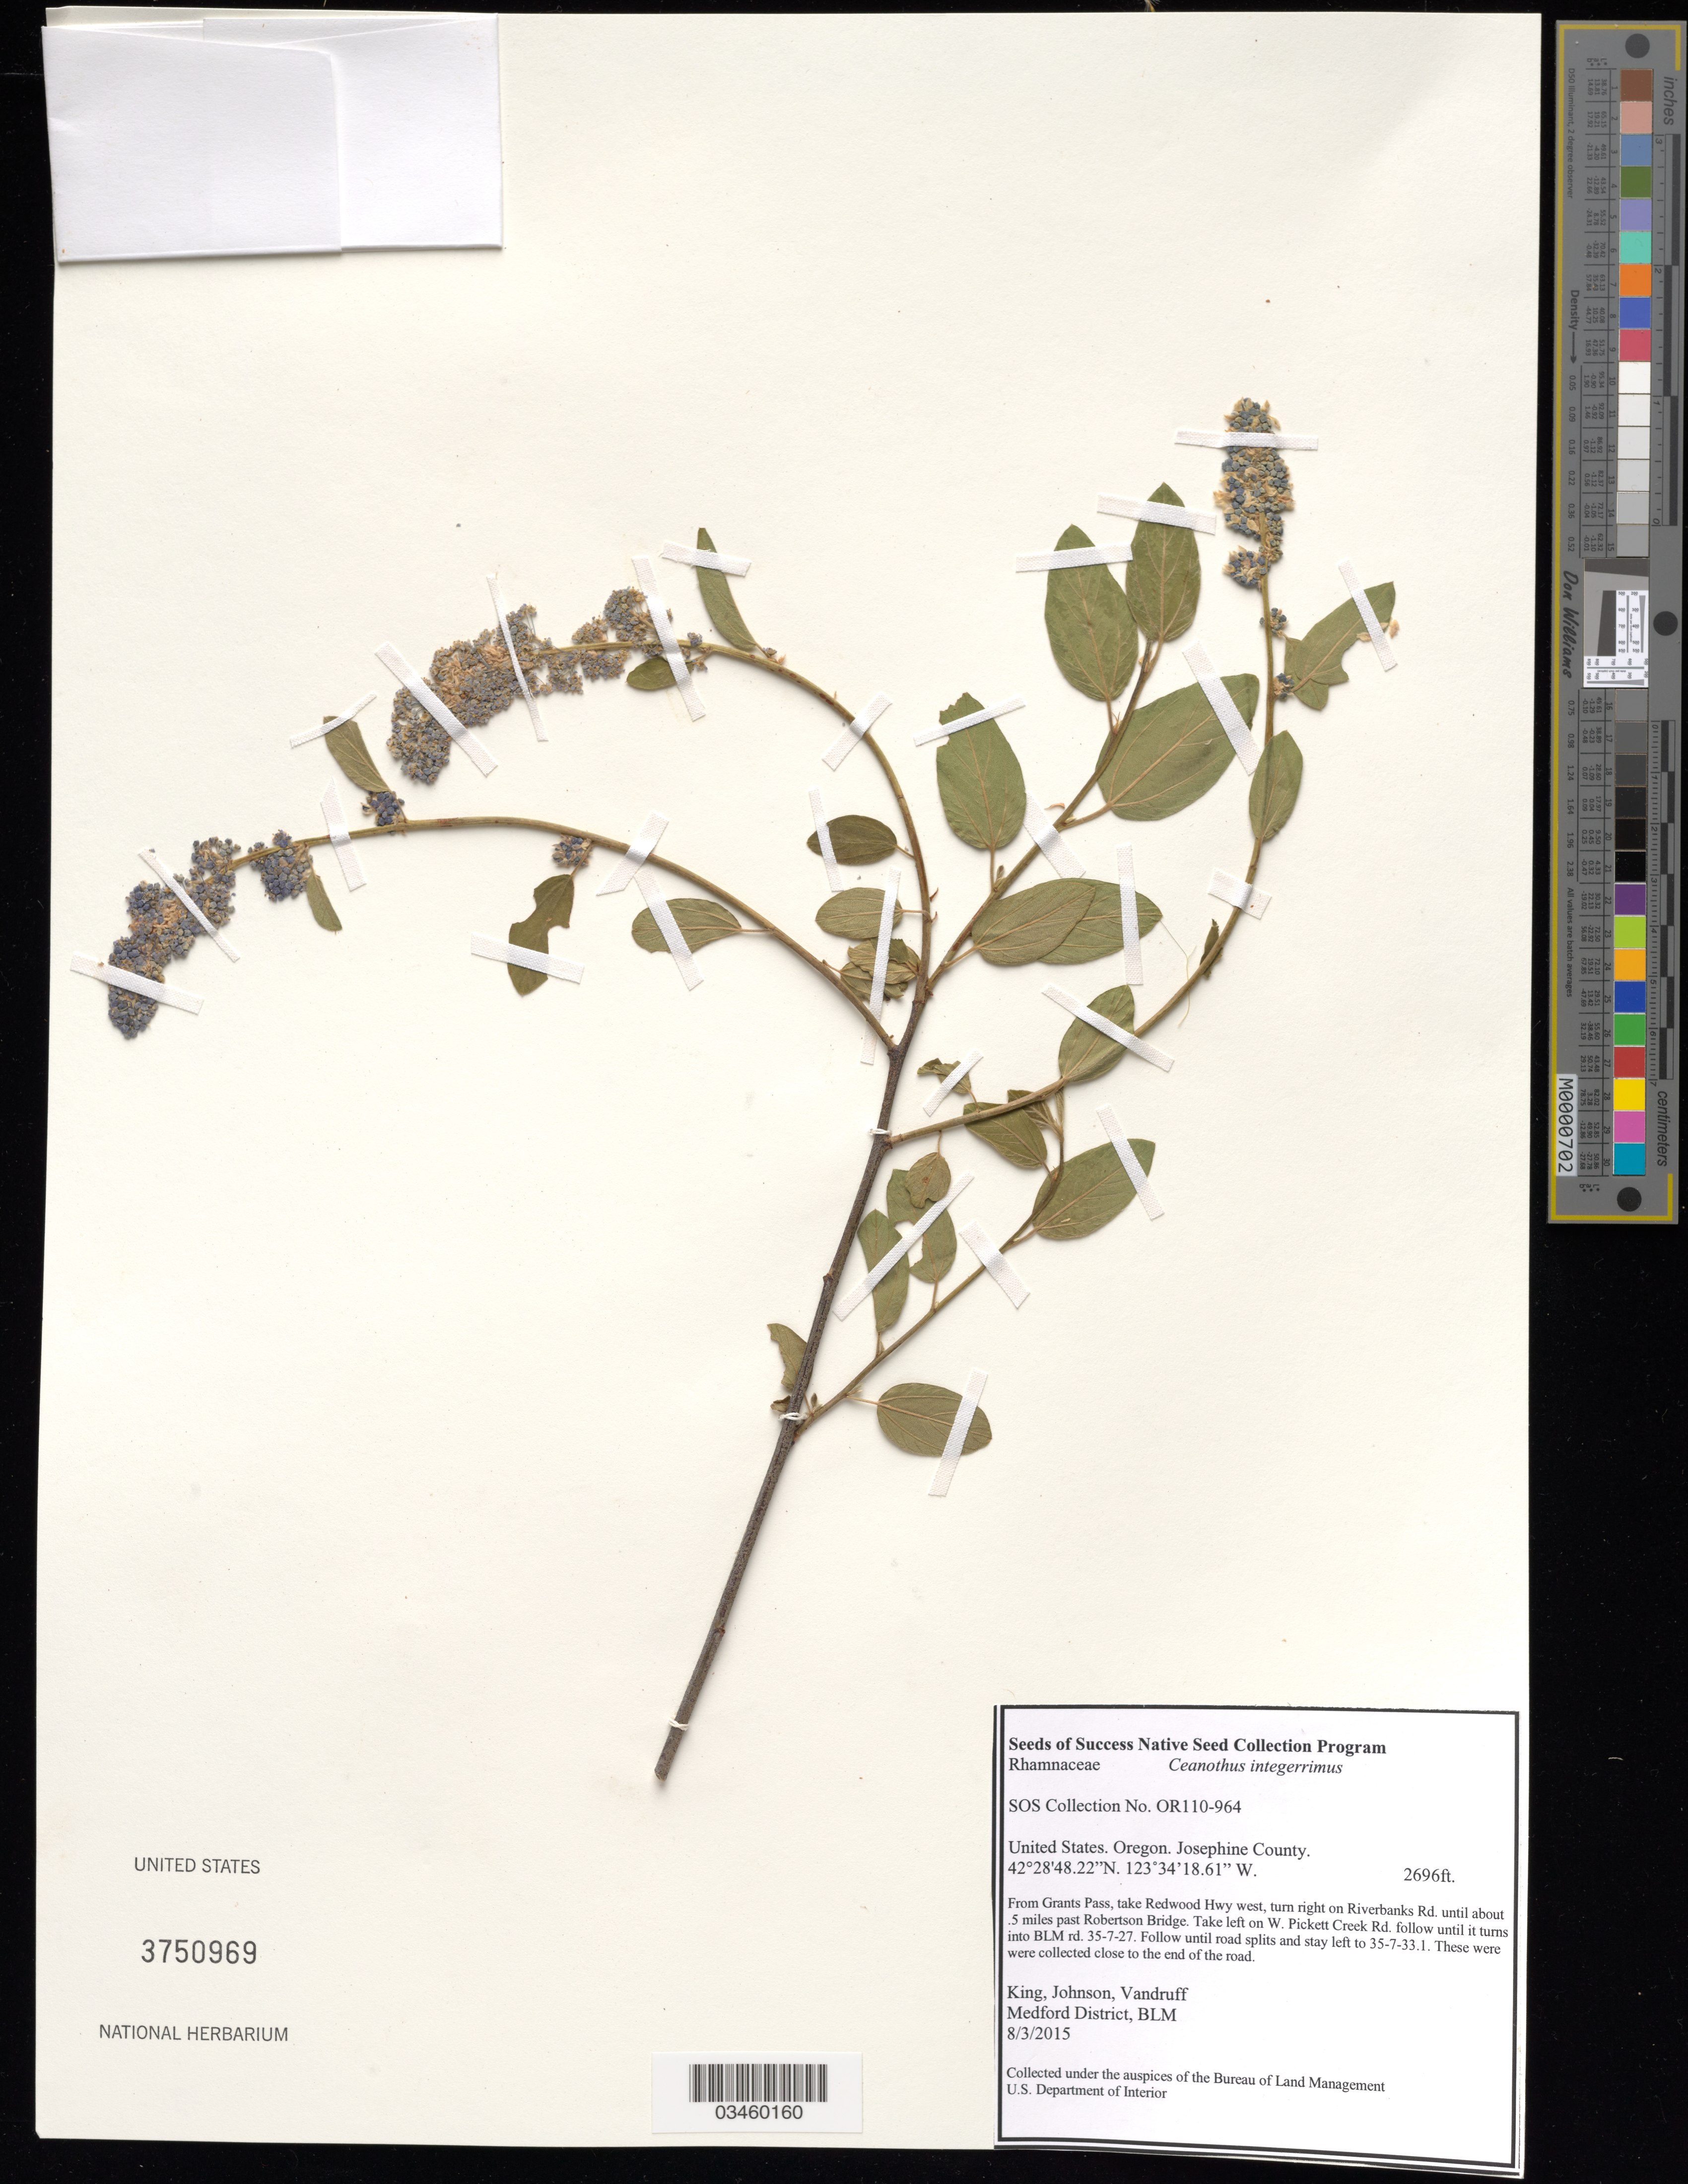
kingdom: Plantae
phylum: Tracheophyta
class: Magnoliopsida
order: Rosales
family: Rhamnaceae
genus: Ceanothus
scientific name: Ceanothus integerrimus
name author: Hook. & Arn.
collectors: King, --, -- Johnson & -. Vandruff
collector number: OR110-964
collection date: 2015-08-03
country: United States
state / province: Oregon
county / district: Josephine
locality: Pickett Creek, Rd 35-7-33.1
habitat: mixed forest - madrone, tan oak, poison oak, Doug Fir, chinquapin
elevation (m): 822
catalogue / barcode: US 3750969